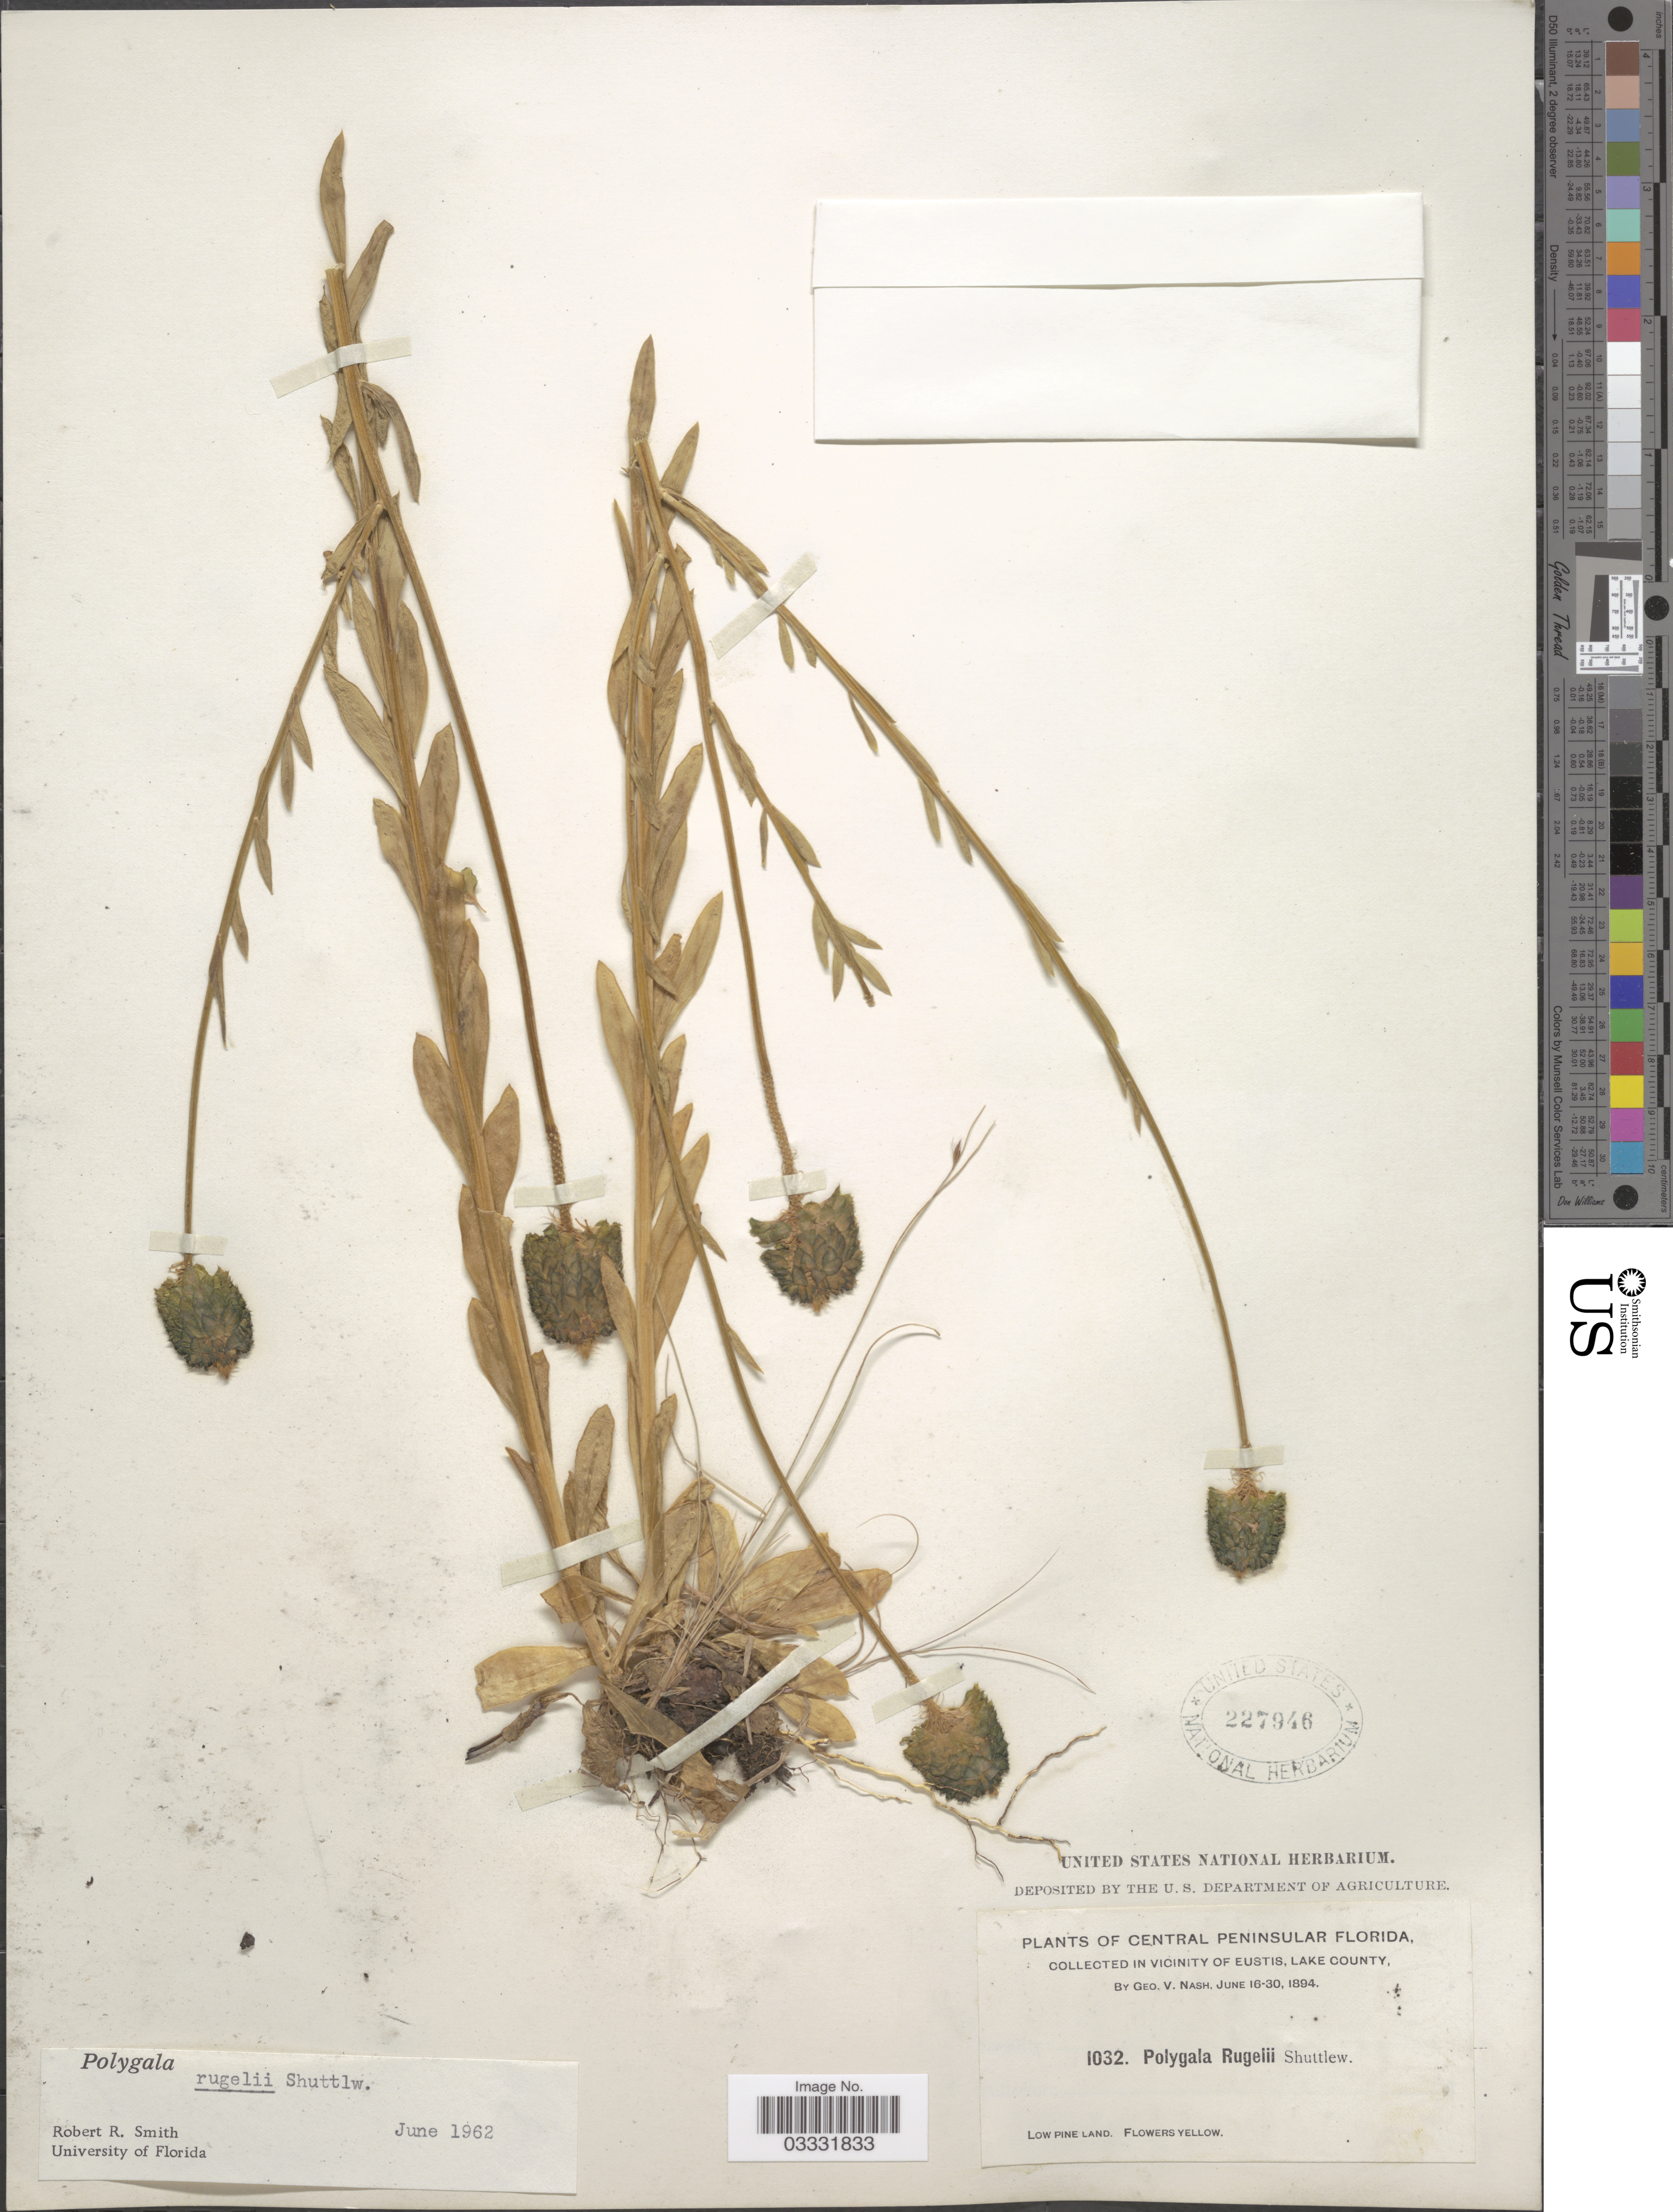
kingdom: Plantae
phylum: Tracheophyta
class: Magnoliopsida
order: Fabales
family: Polygalaceae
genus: Polygala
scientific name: Polygala rugelii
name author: Shuttlew. ex Chapm.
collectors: G. V. Nash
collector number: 1032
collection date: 1894-06-16/1894-06-30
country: United States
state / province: Florida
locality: Central Peninsular Florida. In vicinity of Eustis, Lake County.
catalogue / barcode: US 227946